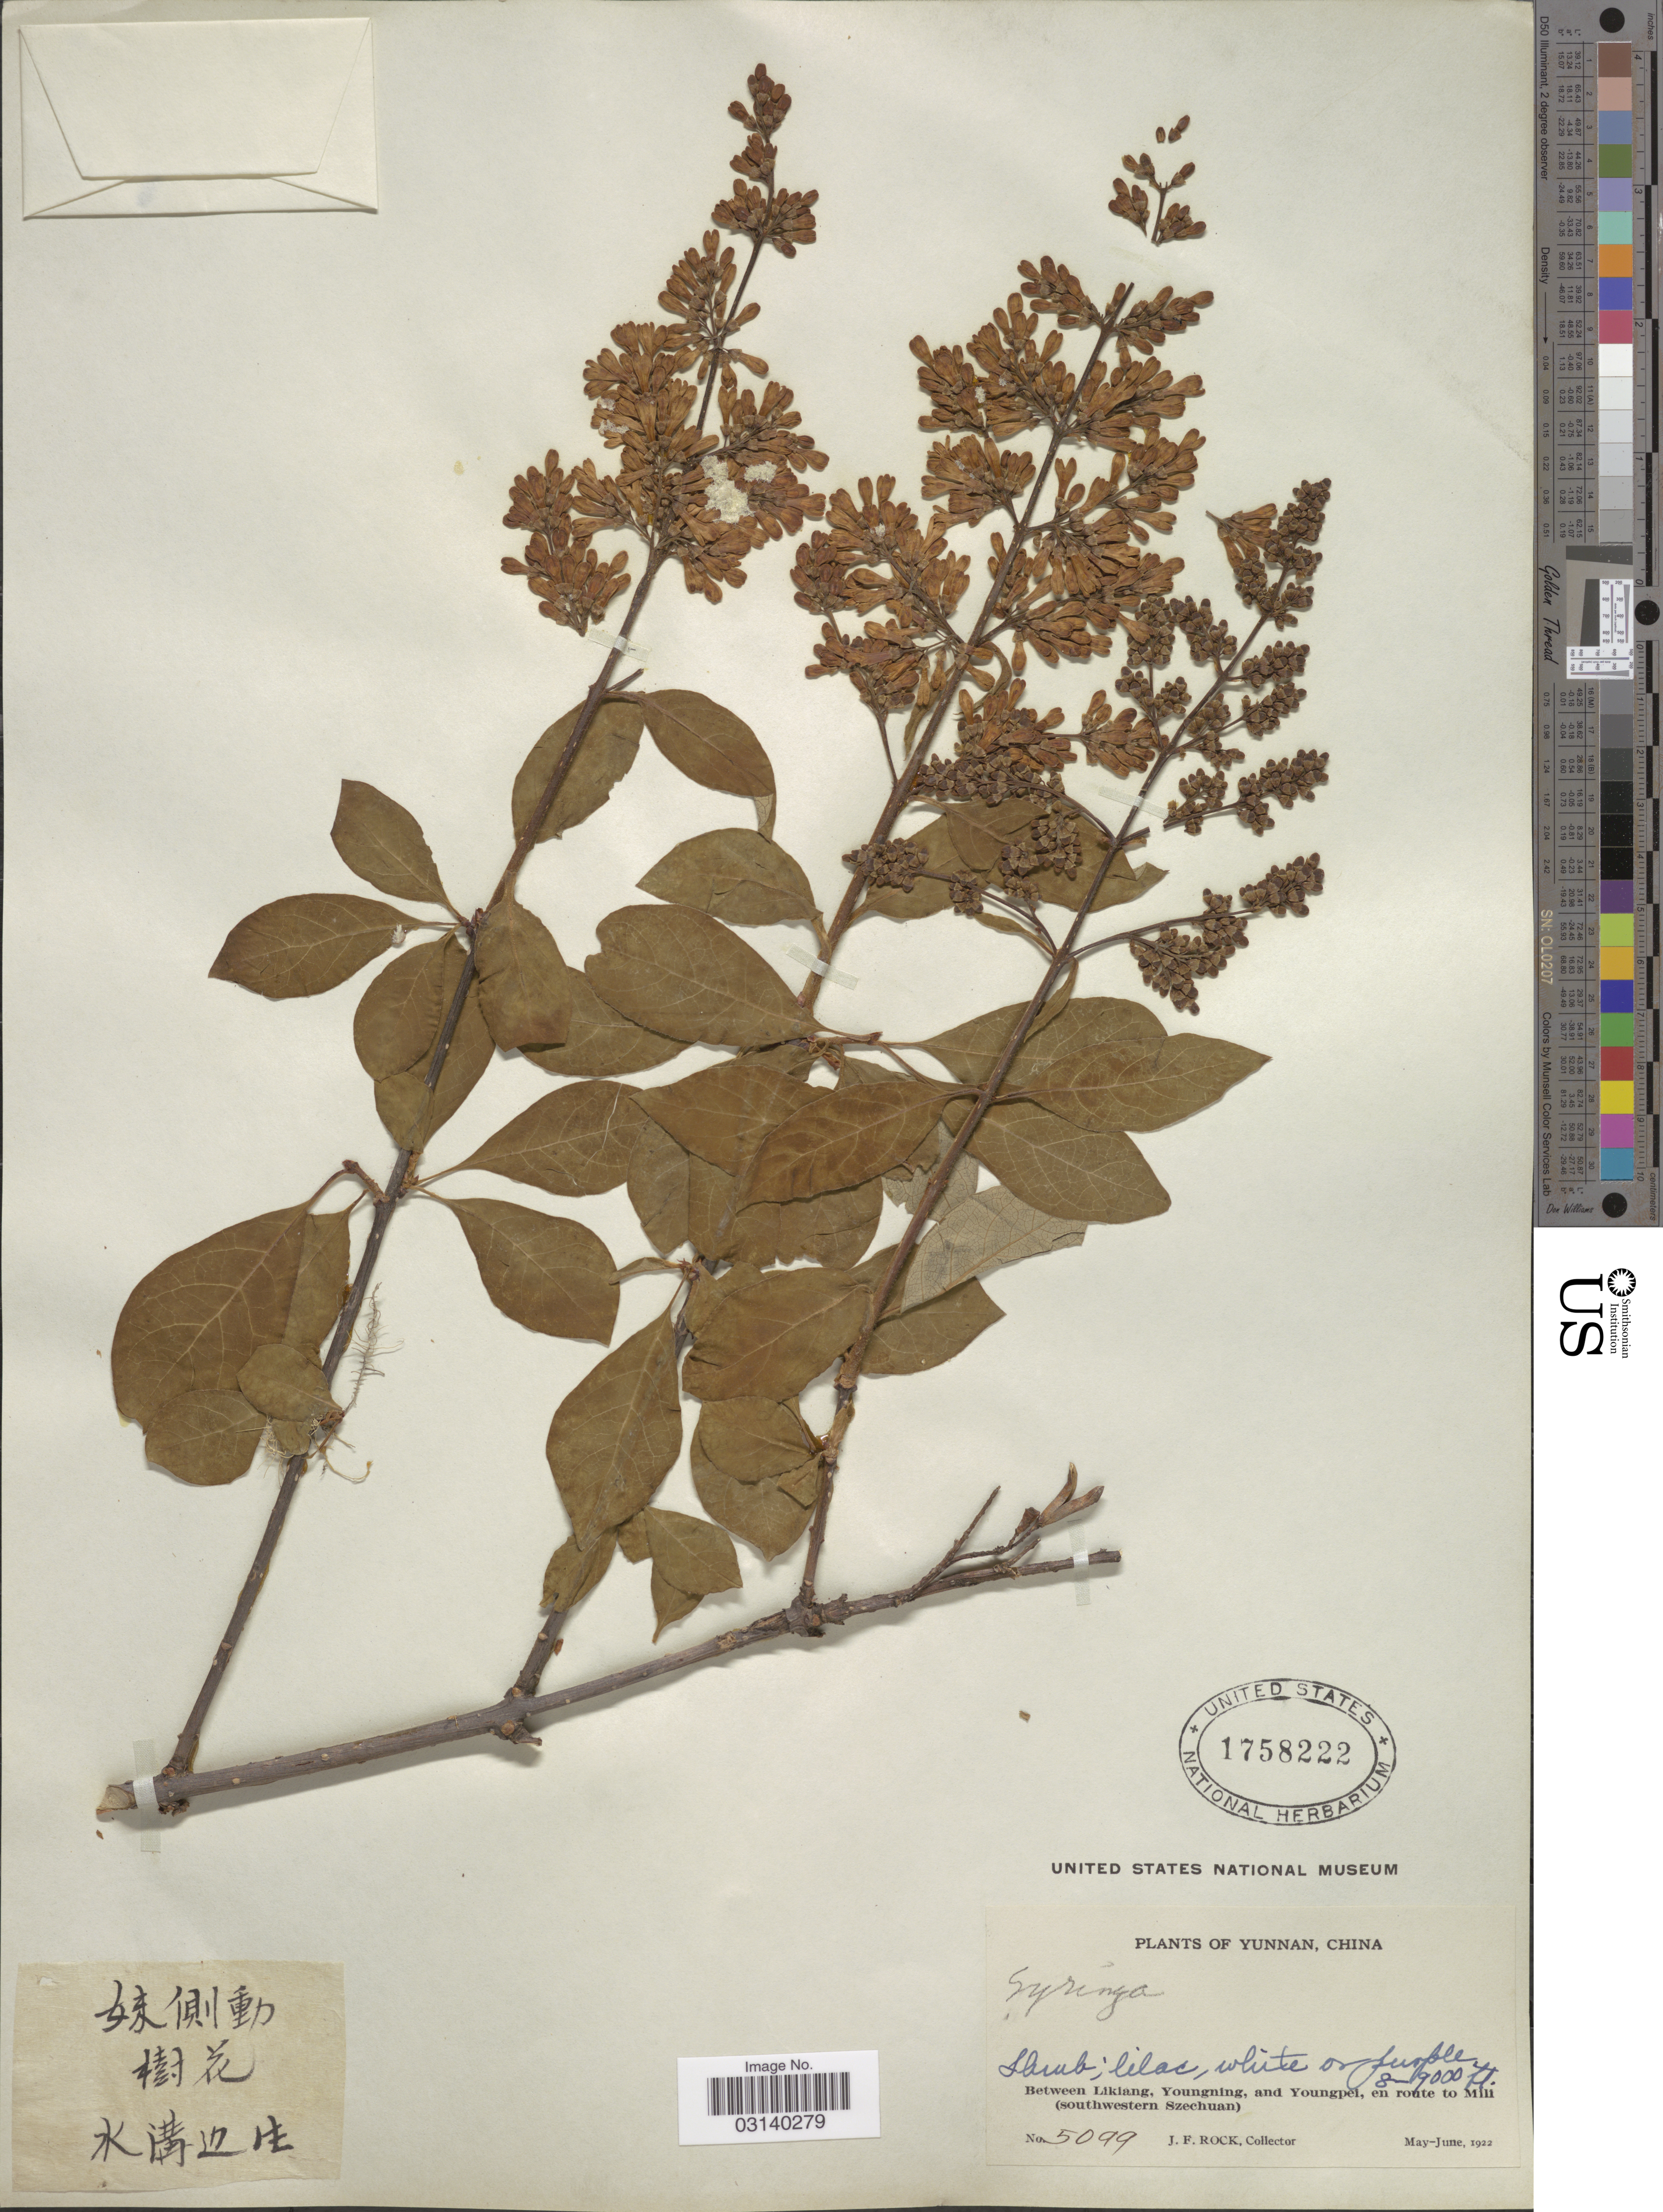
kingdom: Plantae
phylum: Tracheophyta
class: Magnoliopsida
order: Lamiales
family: Oleaceae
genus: Syringa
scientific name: Syringa sp.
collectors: J. Rock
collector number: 5099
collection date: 1922-05/1922-06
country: China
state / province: Yunnan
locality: Between Likiang, Youngning, and Youngpei, en route to Mili (southwestern Szechuan).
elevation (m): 2438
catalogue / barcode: US 1758222